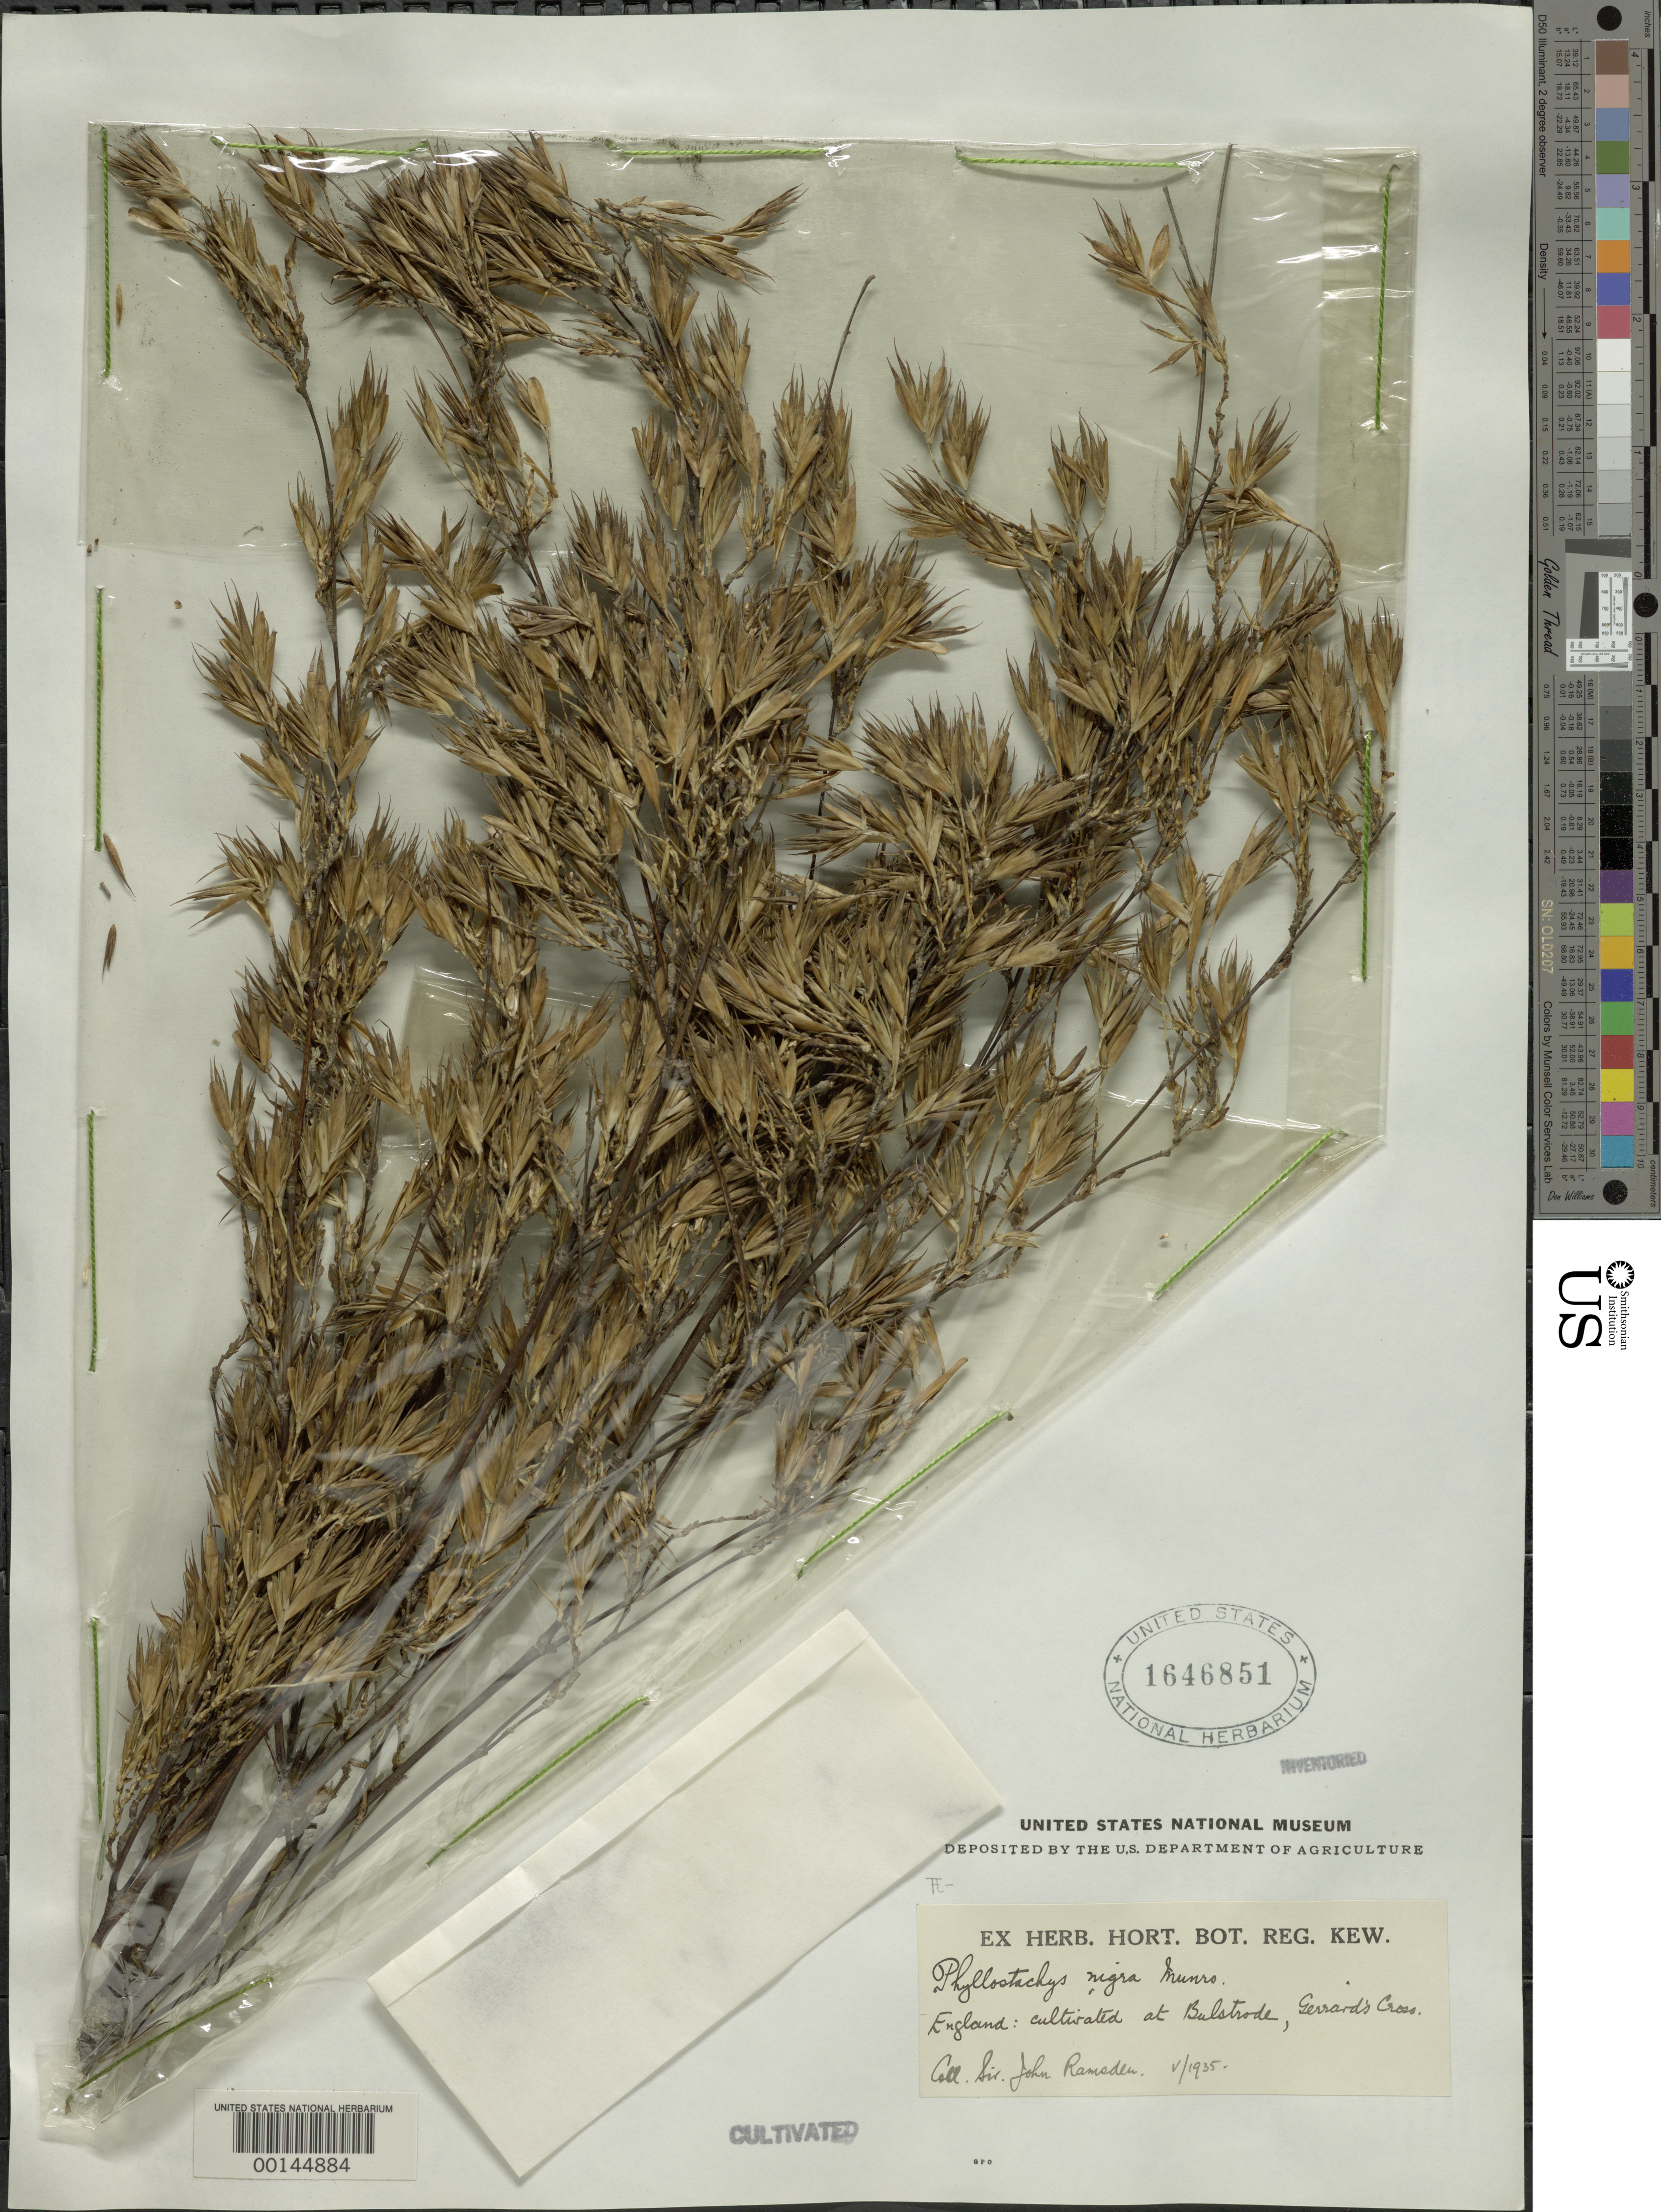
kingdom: Plantae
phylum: Tracheophyta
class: Liliopsida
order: Poales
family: Poaceae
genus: Phyllostachys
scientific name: Phyllostachys nigra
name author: (Lodd. ex Lindl.) Munro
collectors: J. Ramsden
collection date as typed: May 1935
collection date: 1935-05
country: United Kingdom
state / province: England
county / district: Buckinghamshire / Hertfordshire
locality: Bulstrode, gerrard's cross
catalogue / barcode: US 1646851